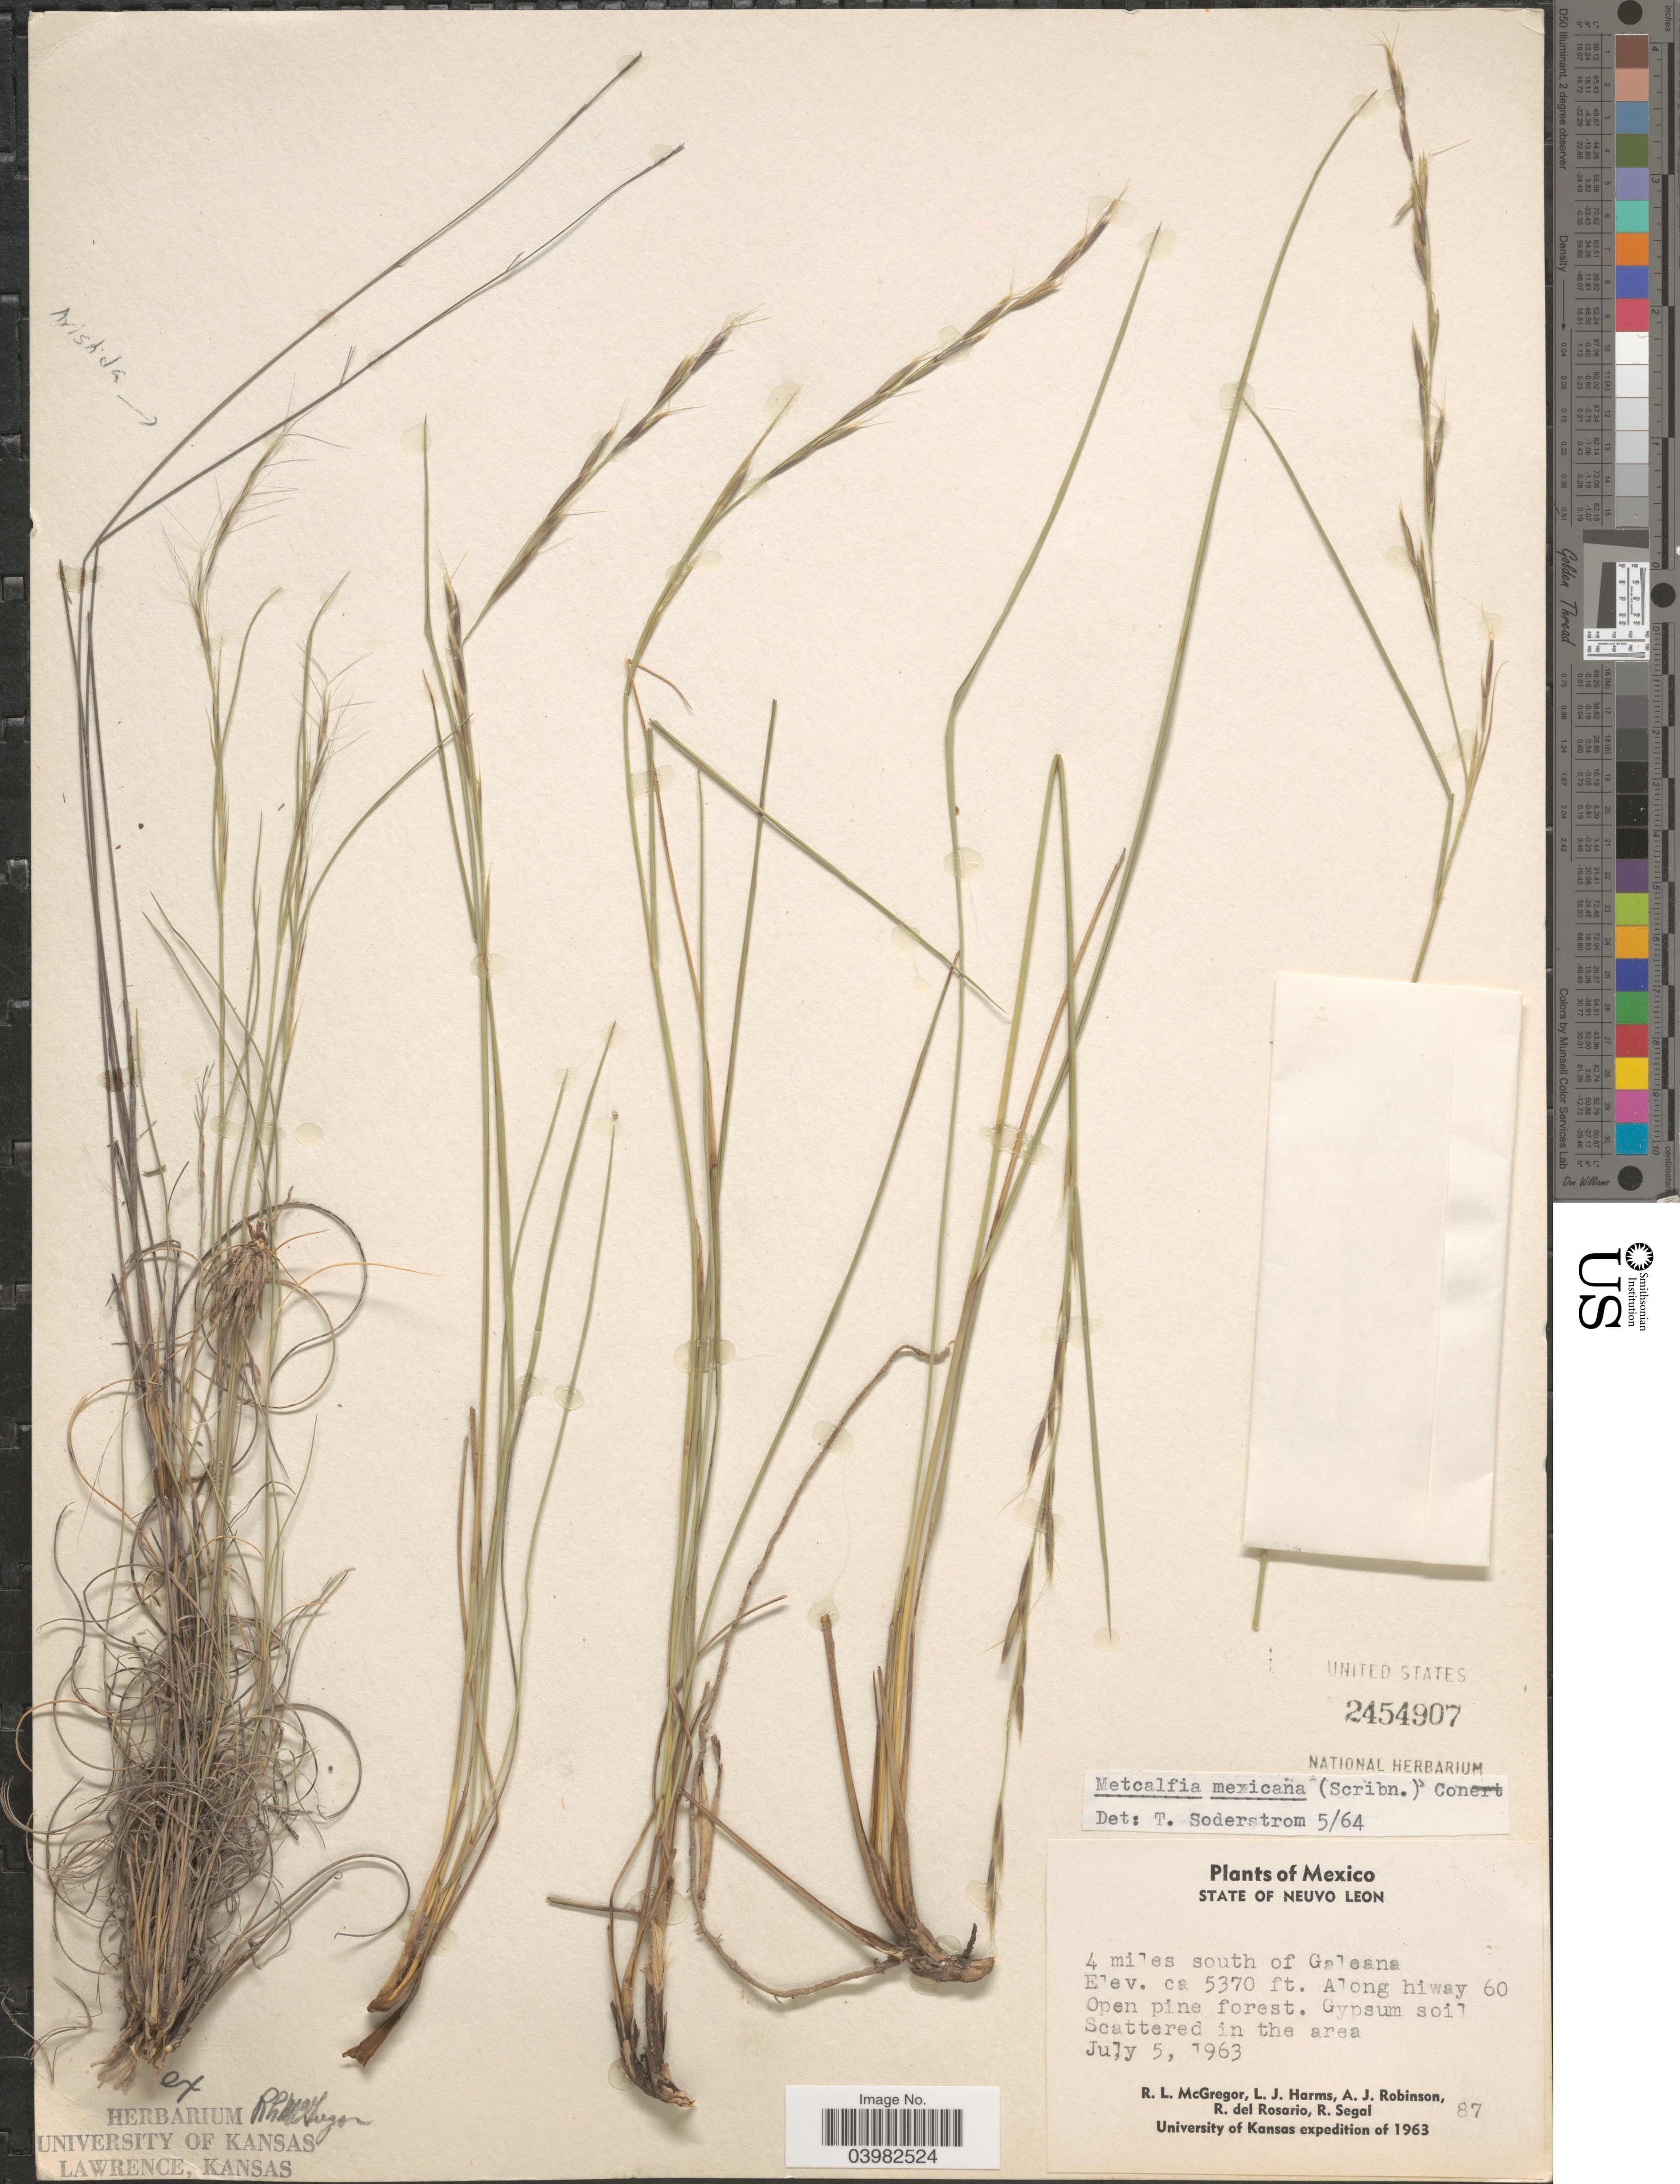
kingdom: Plantae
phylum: Tracheophyta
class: Liliopsida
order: Poales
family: Poaceae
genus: Metcalfia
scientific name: Metcalfia mexicana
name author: (Scribn.) Conert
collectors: R. McGregor, L. Harms, A. J. Robinson, R. del Rosario & R. Segal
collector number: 87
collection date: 1963-07-05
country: Mexico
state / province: Nuevo León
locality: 4 miles south of Galeana. Along hiway 60. Open pine forest.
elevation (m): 1637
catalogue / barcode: US 2454907